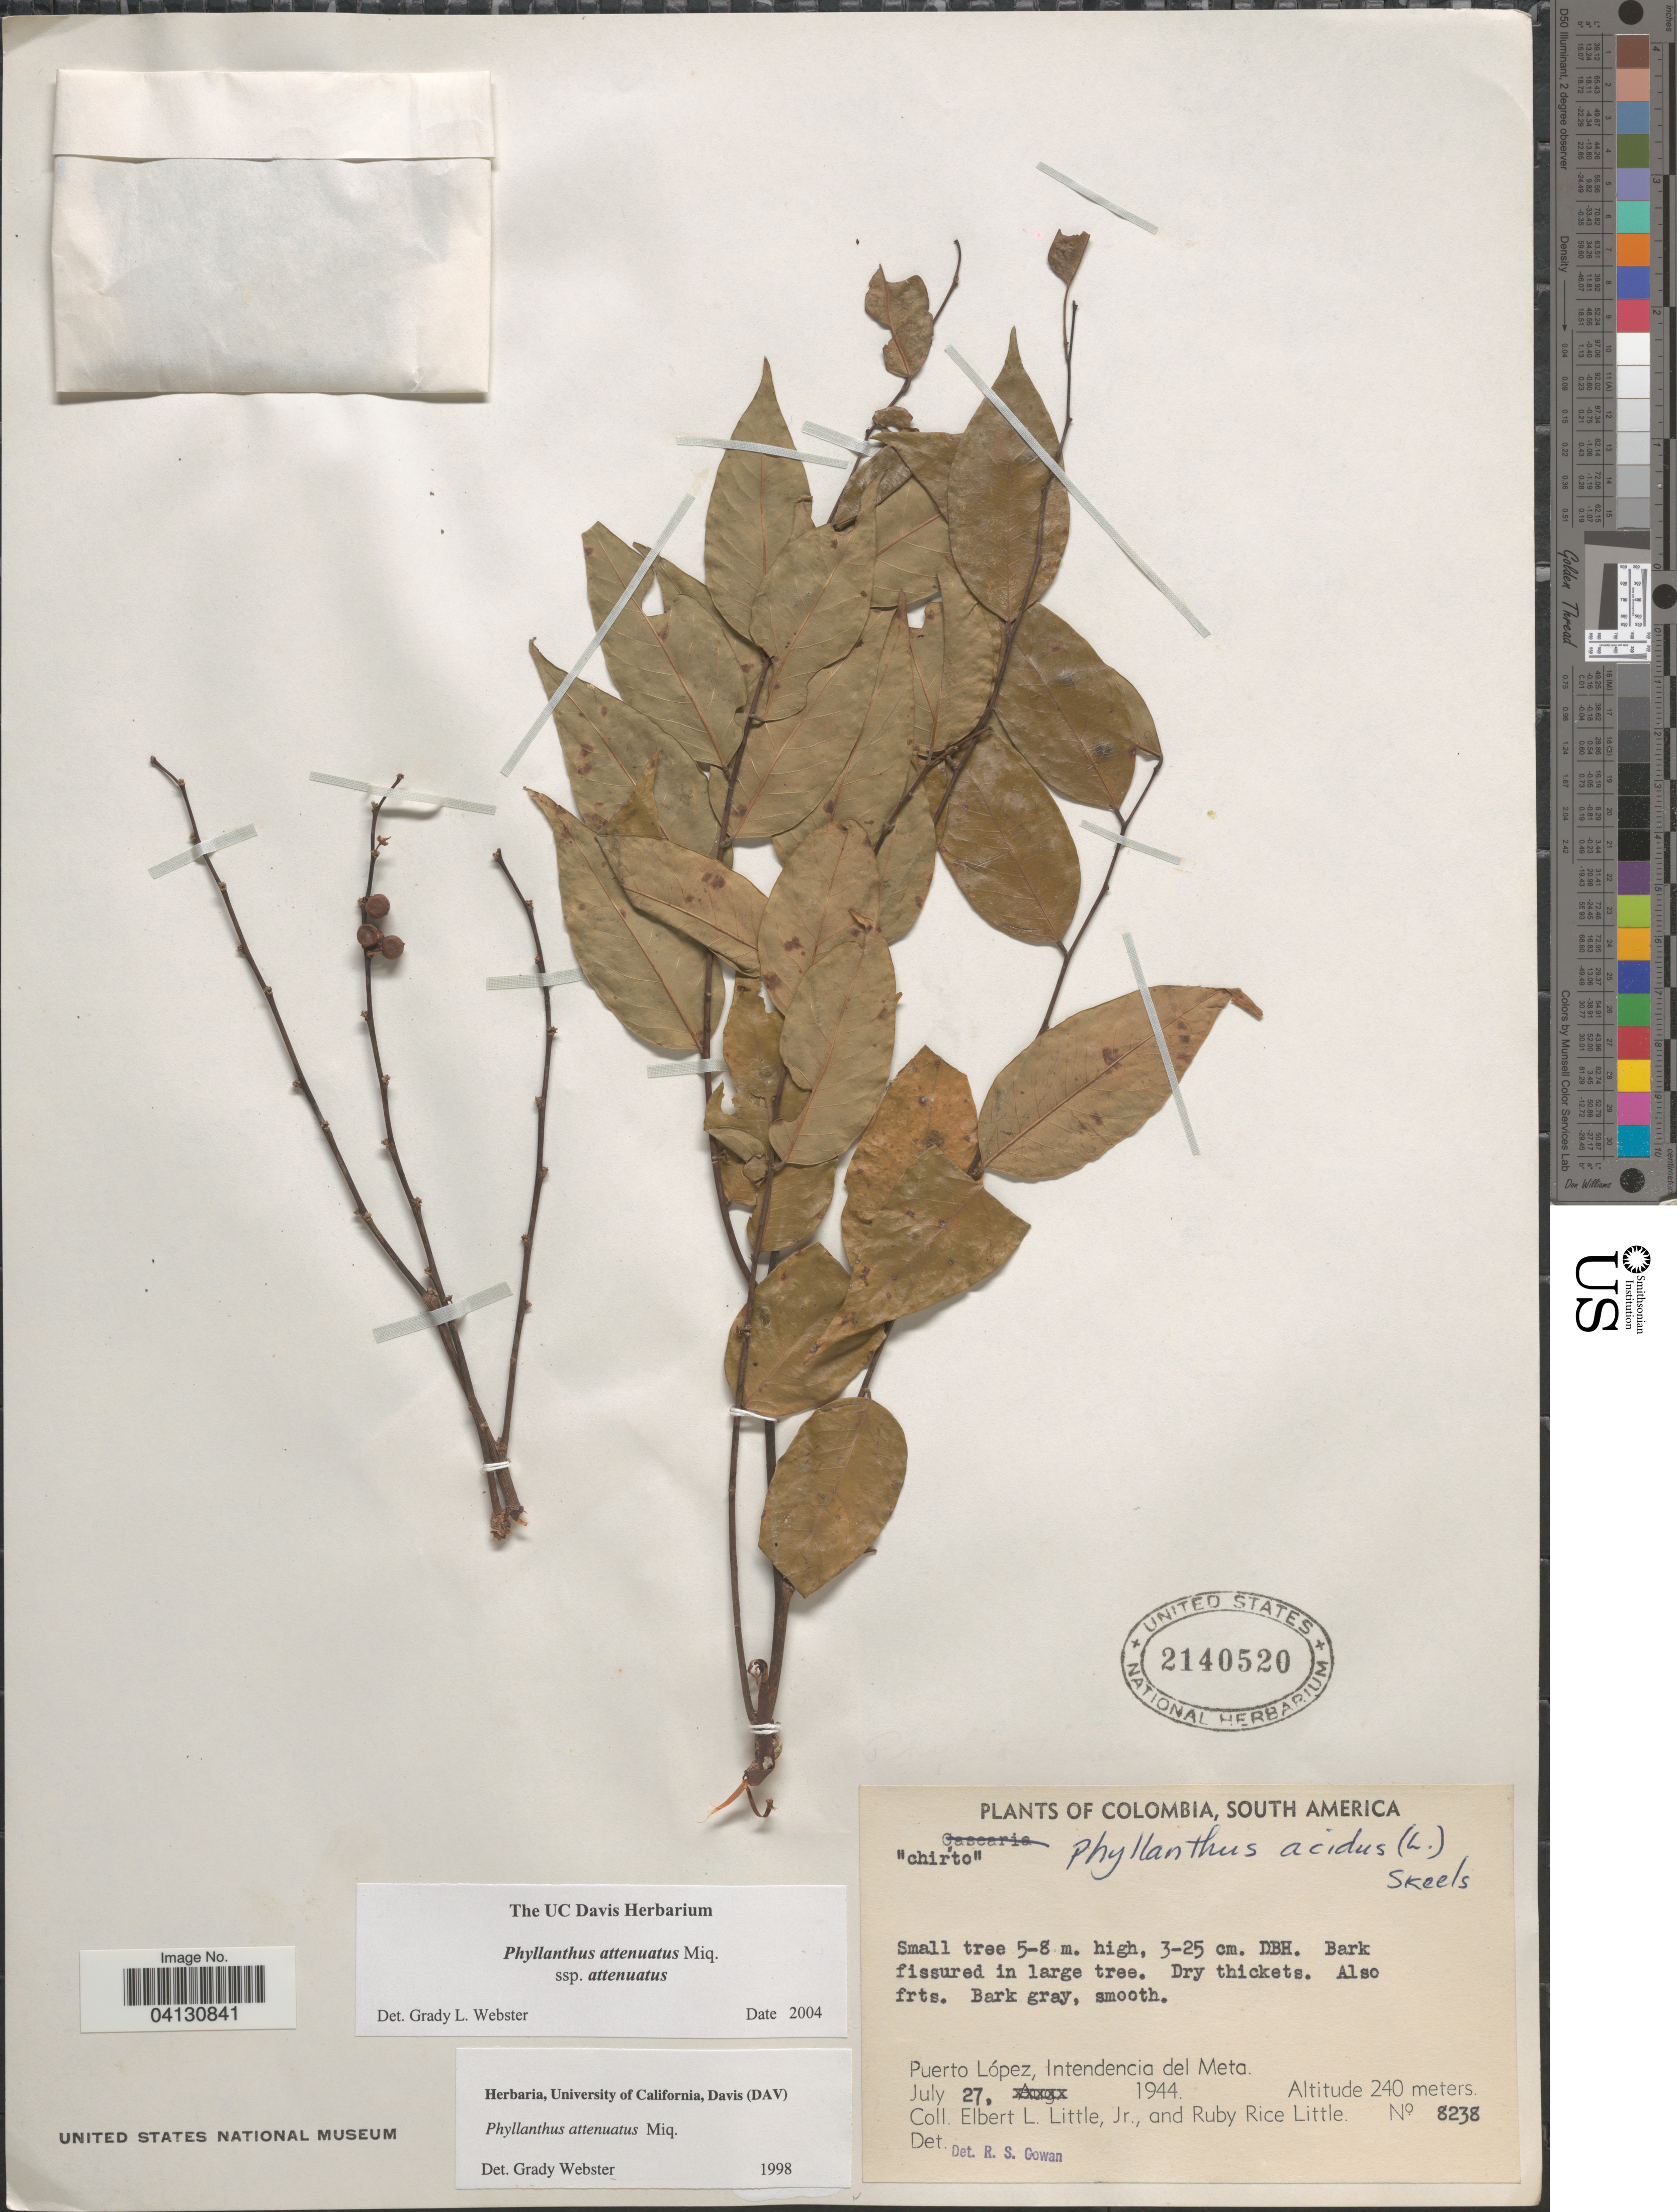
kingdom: Plantae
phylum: Tracheophyta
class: Magnoliopsida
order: Malpighiales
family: Phyllanthaceae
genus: Phyllanthus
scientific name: Phyllanthus attenuatus subsp. attenuatus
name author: Miq.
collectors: E. L. Little & R. R. Little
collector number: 8238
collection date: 1944-07-27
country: Colombia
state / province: Meta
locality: Puerto López, Intendencia del Meta.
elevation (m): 240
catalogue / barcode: US 2140520